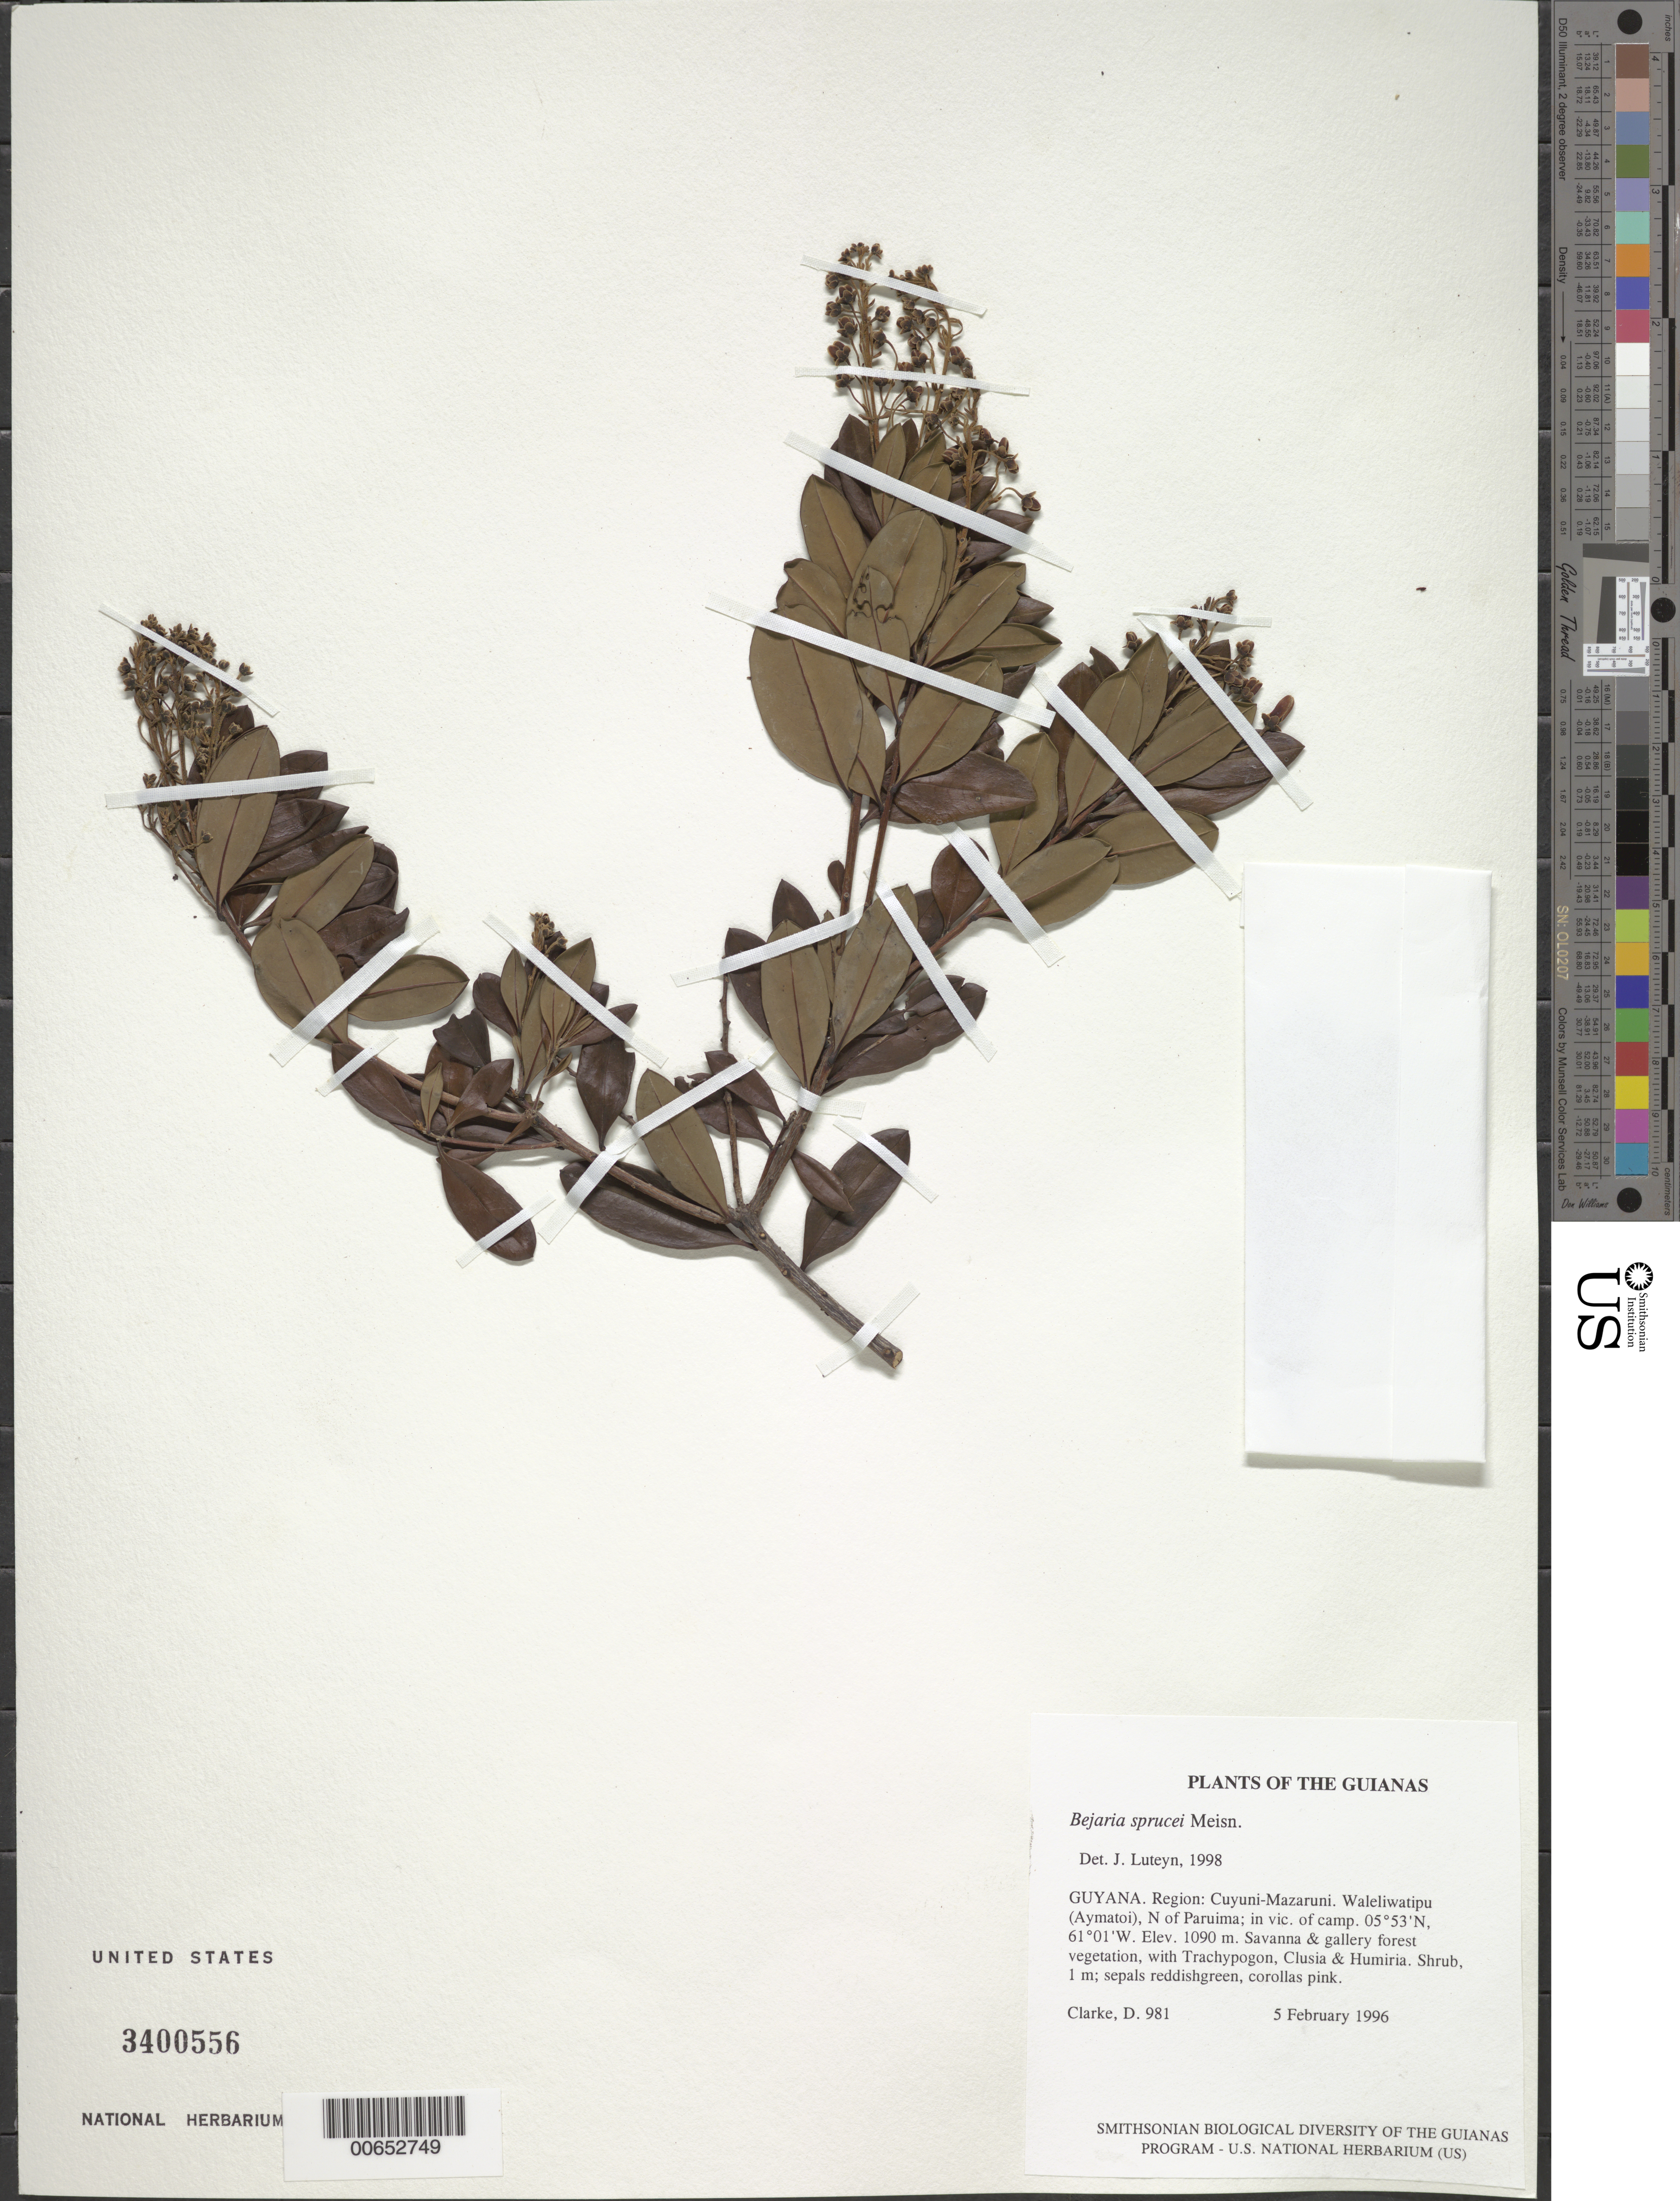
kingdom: Plantae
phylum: Tracheophyta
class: Magnoliopsida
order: Ericales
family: Ericaceae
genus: Bejaria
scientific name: Bejaria sprucei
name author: Meisn.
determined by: Luteyn, J. L.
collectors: H. D. Clarke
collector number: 981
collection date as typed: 5 February 1996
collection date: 1996-02-05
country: Guyana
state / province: Cuyuni-Mazaruni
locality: Waleliwatipu (Aymatoi), N of Paruima; in vic. of camp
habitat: Savanna & gallery forest vegetation, with Trachypogon, Clusia & Humiria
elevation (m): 1090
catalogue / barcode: US 3400556